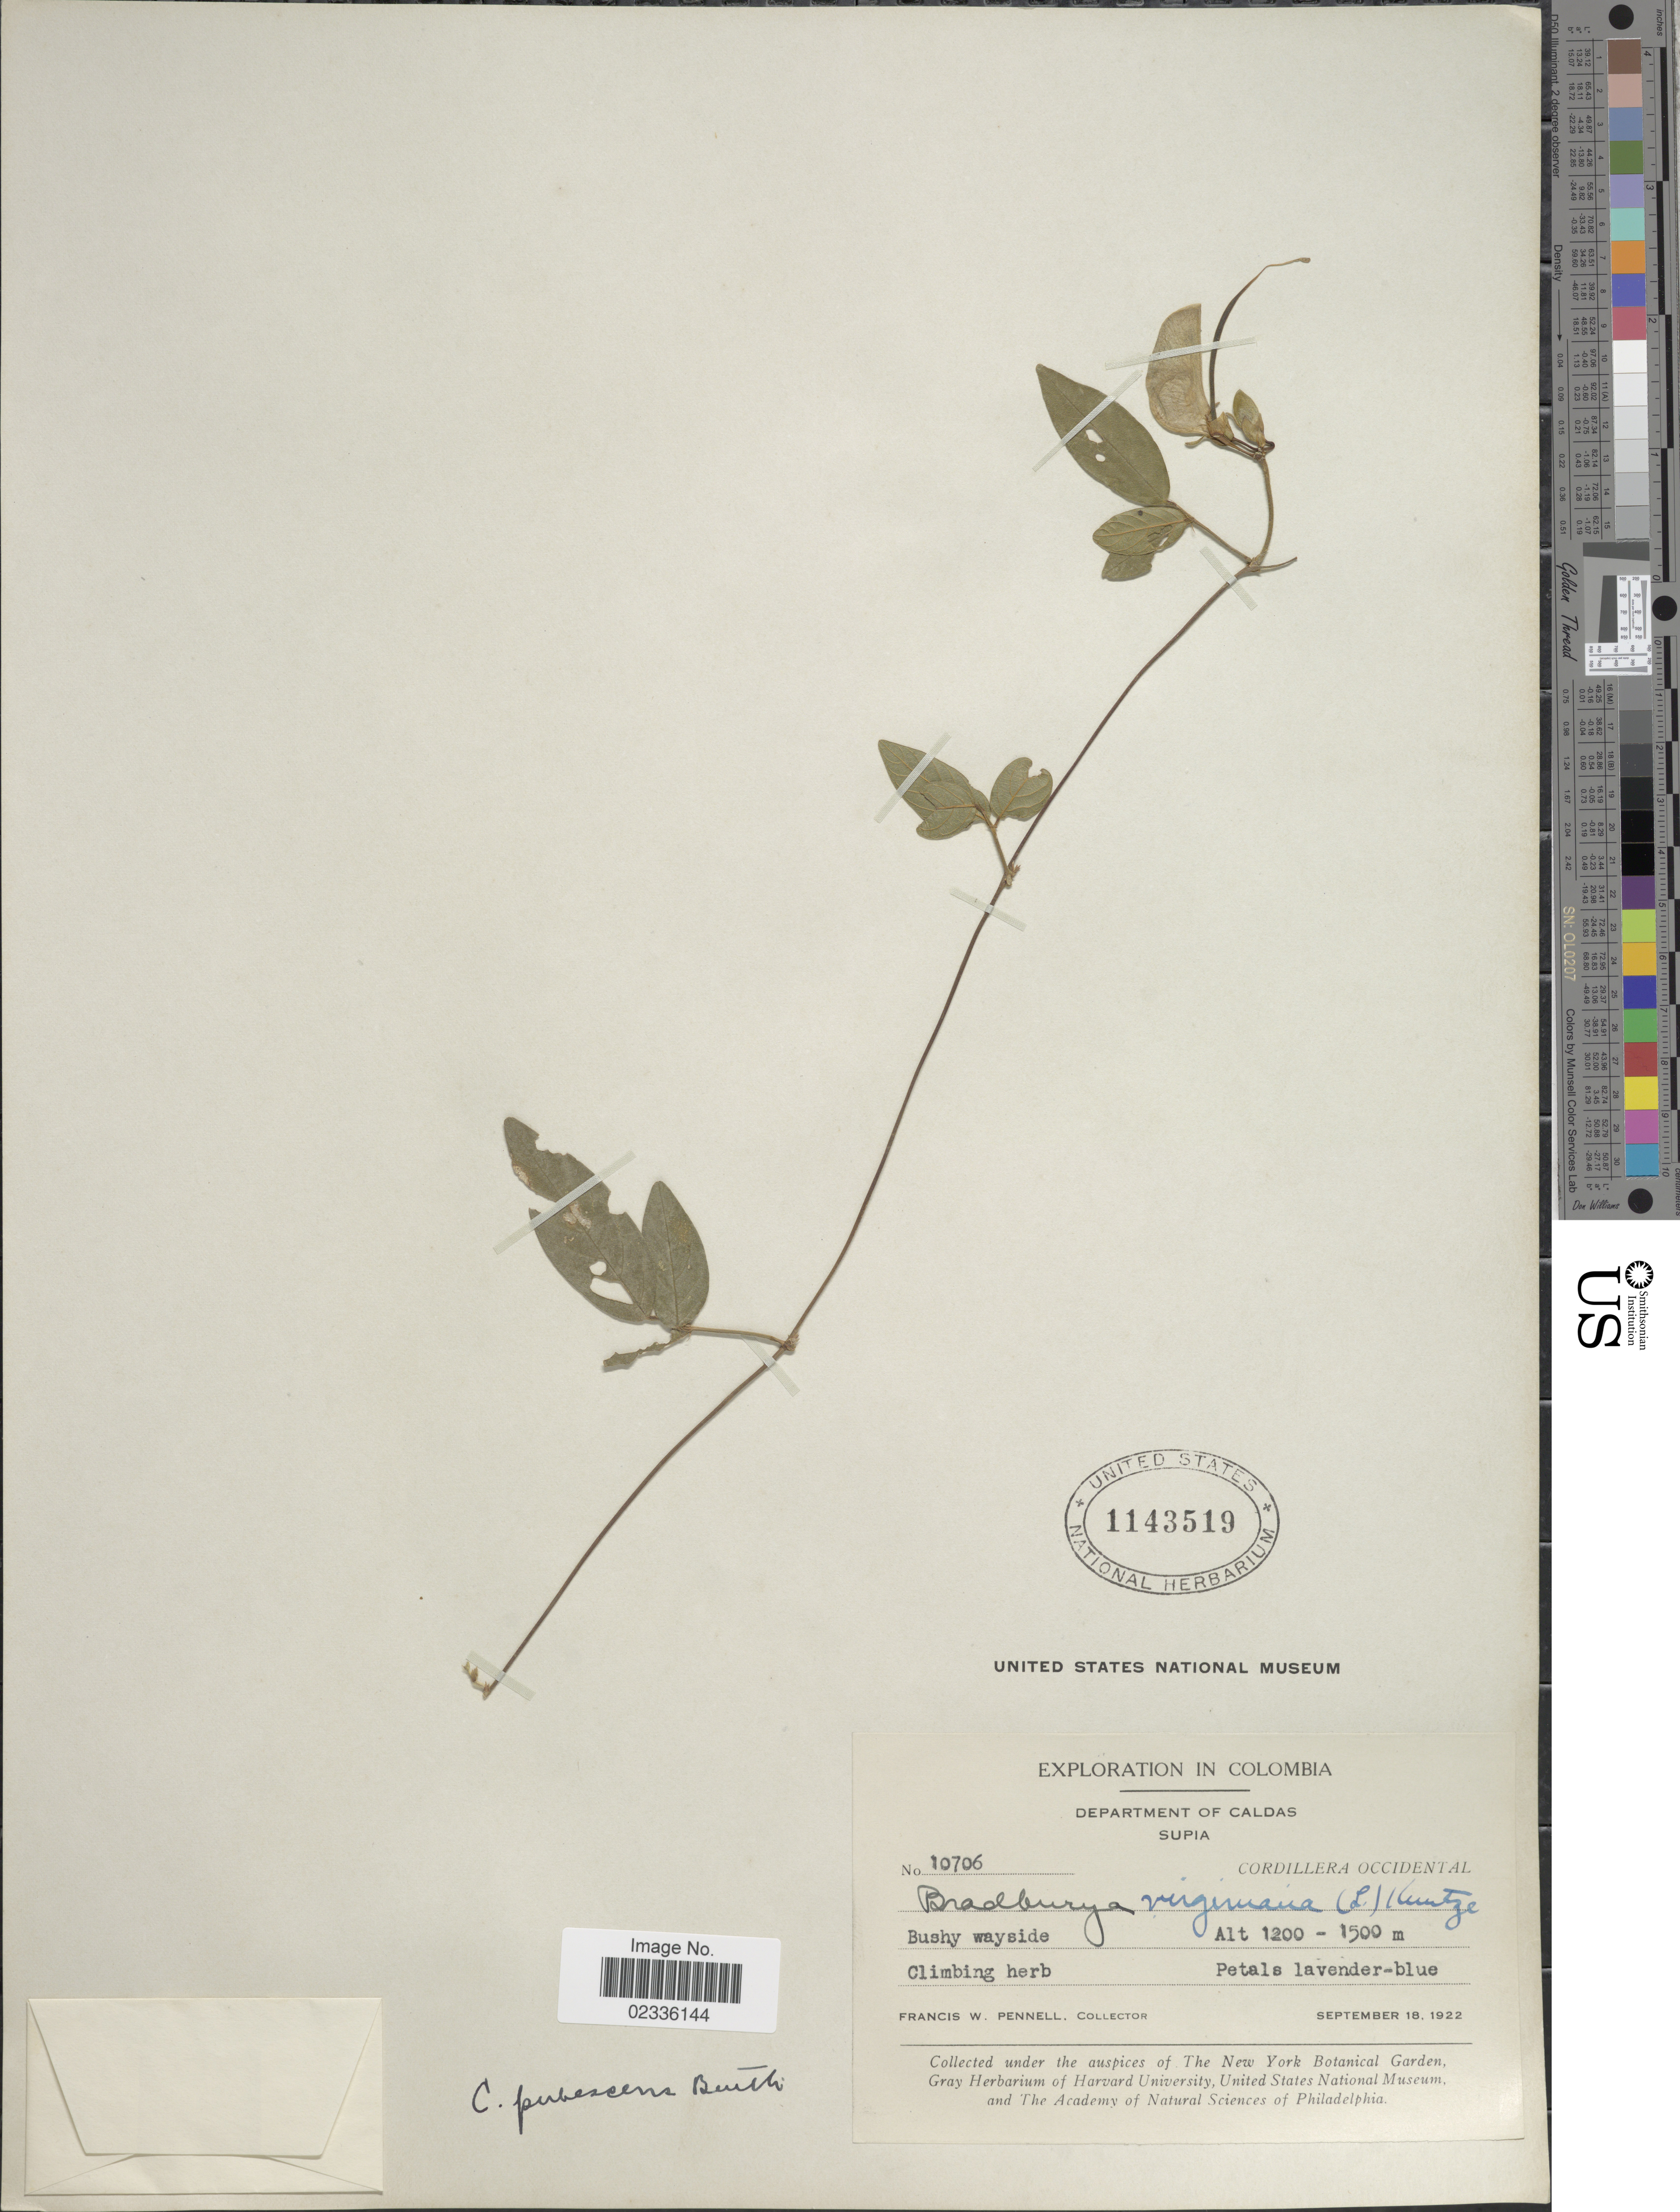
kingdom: Plantae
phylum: Tracheophyta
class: Magnoliopsida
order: Fabales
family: Fabaceae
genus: Centrosema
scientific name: Centrosema pubescens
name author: Benth.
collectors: F. W. Pennell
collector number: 10706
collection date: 1922-09-18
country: Colombia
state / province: Caldas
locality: Department of Caldas, Supia. Cordillera Occidental. Bushy wayside.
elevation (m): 1200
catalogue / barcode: US 1143519